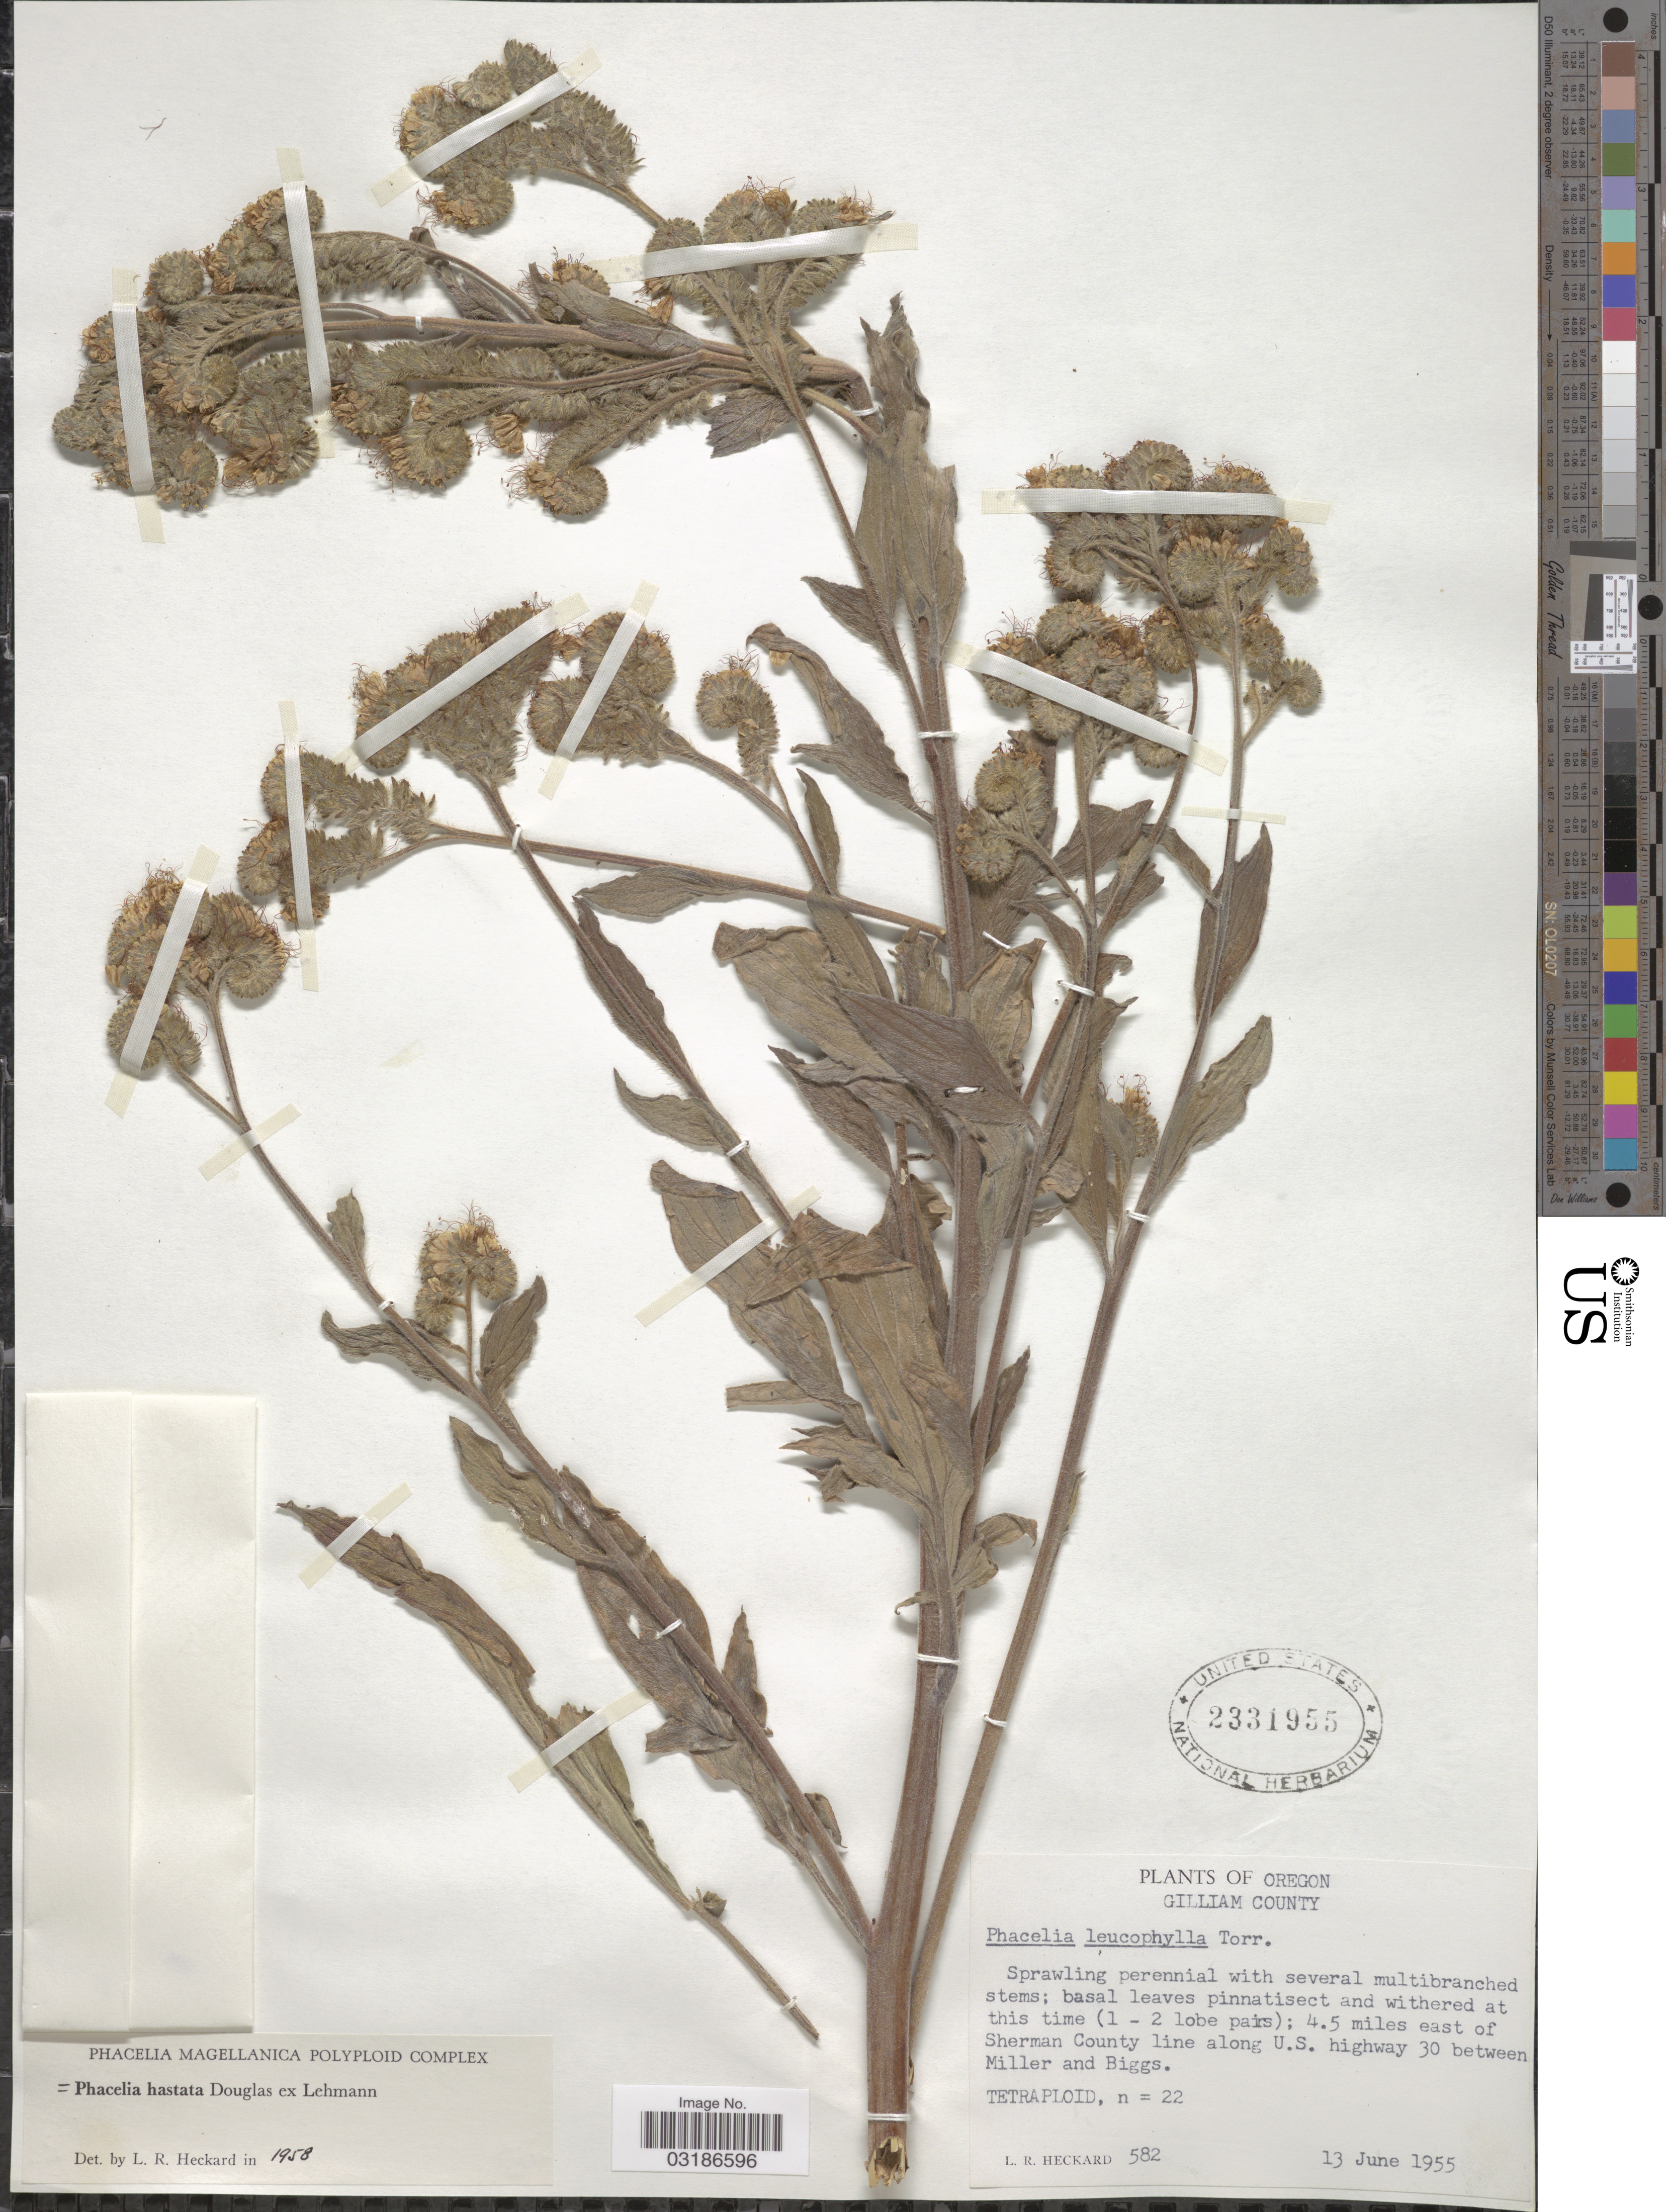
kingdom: Plantae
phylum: Tracheophyta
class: Magnoliopsida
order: Boraginales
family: Hydrophyllaceae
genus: Phacelia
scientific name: Phacelia hastata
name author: Douglas ex Lehm.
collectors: L. R. Heckard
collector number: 582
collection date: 1955-06-13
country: United States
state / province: Oregon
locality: Gilliam County, 4.5 miles east of Sherman County line along U.S. highway 30 between Miller and Biggs.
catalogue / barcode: US 2331955